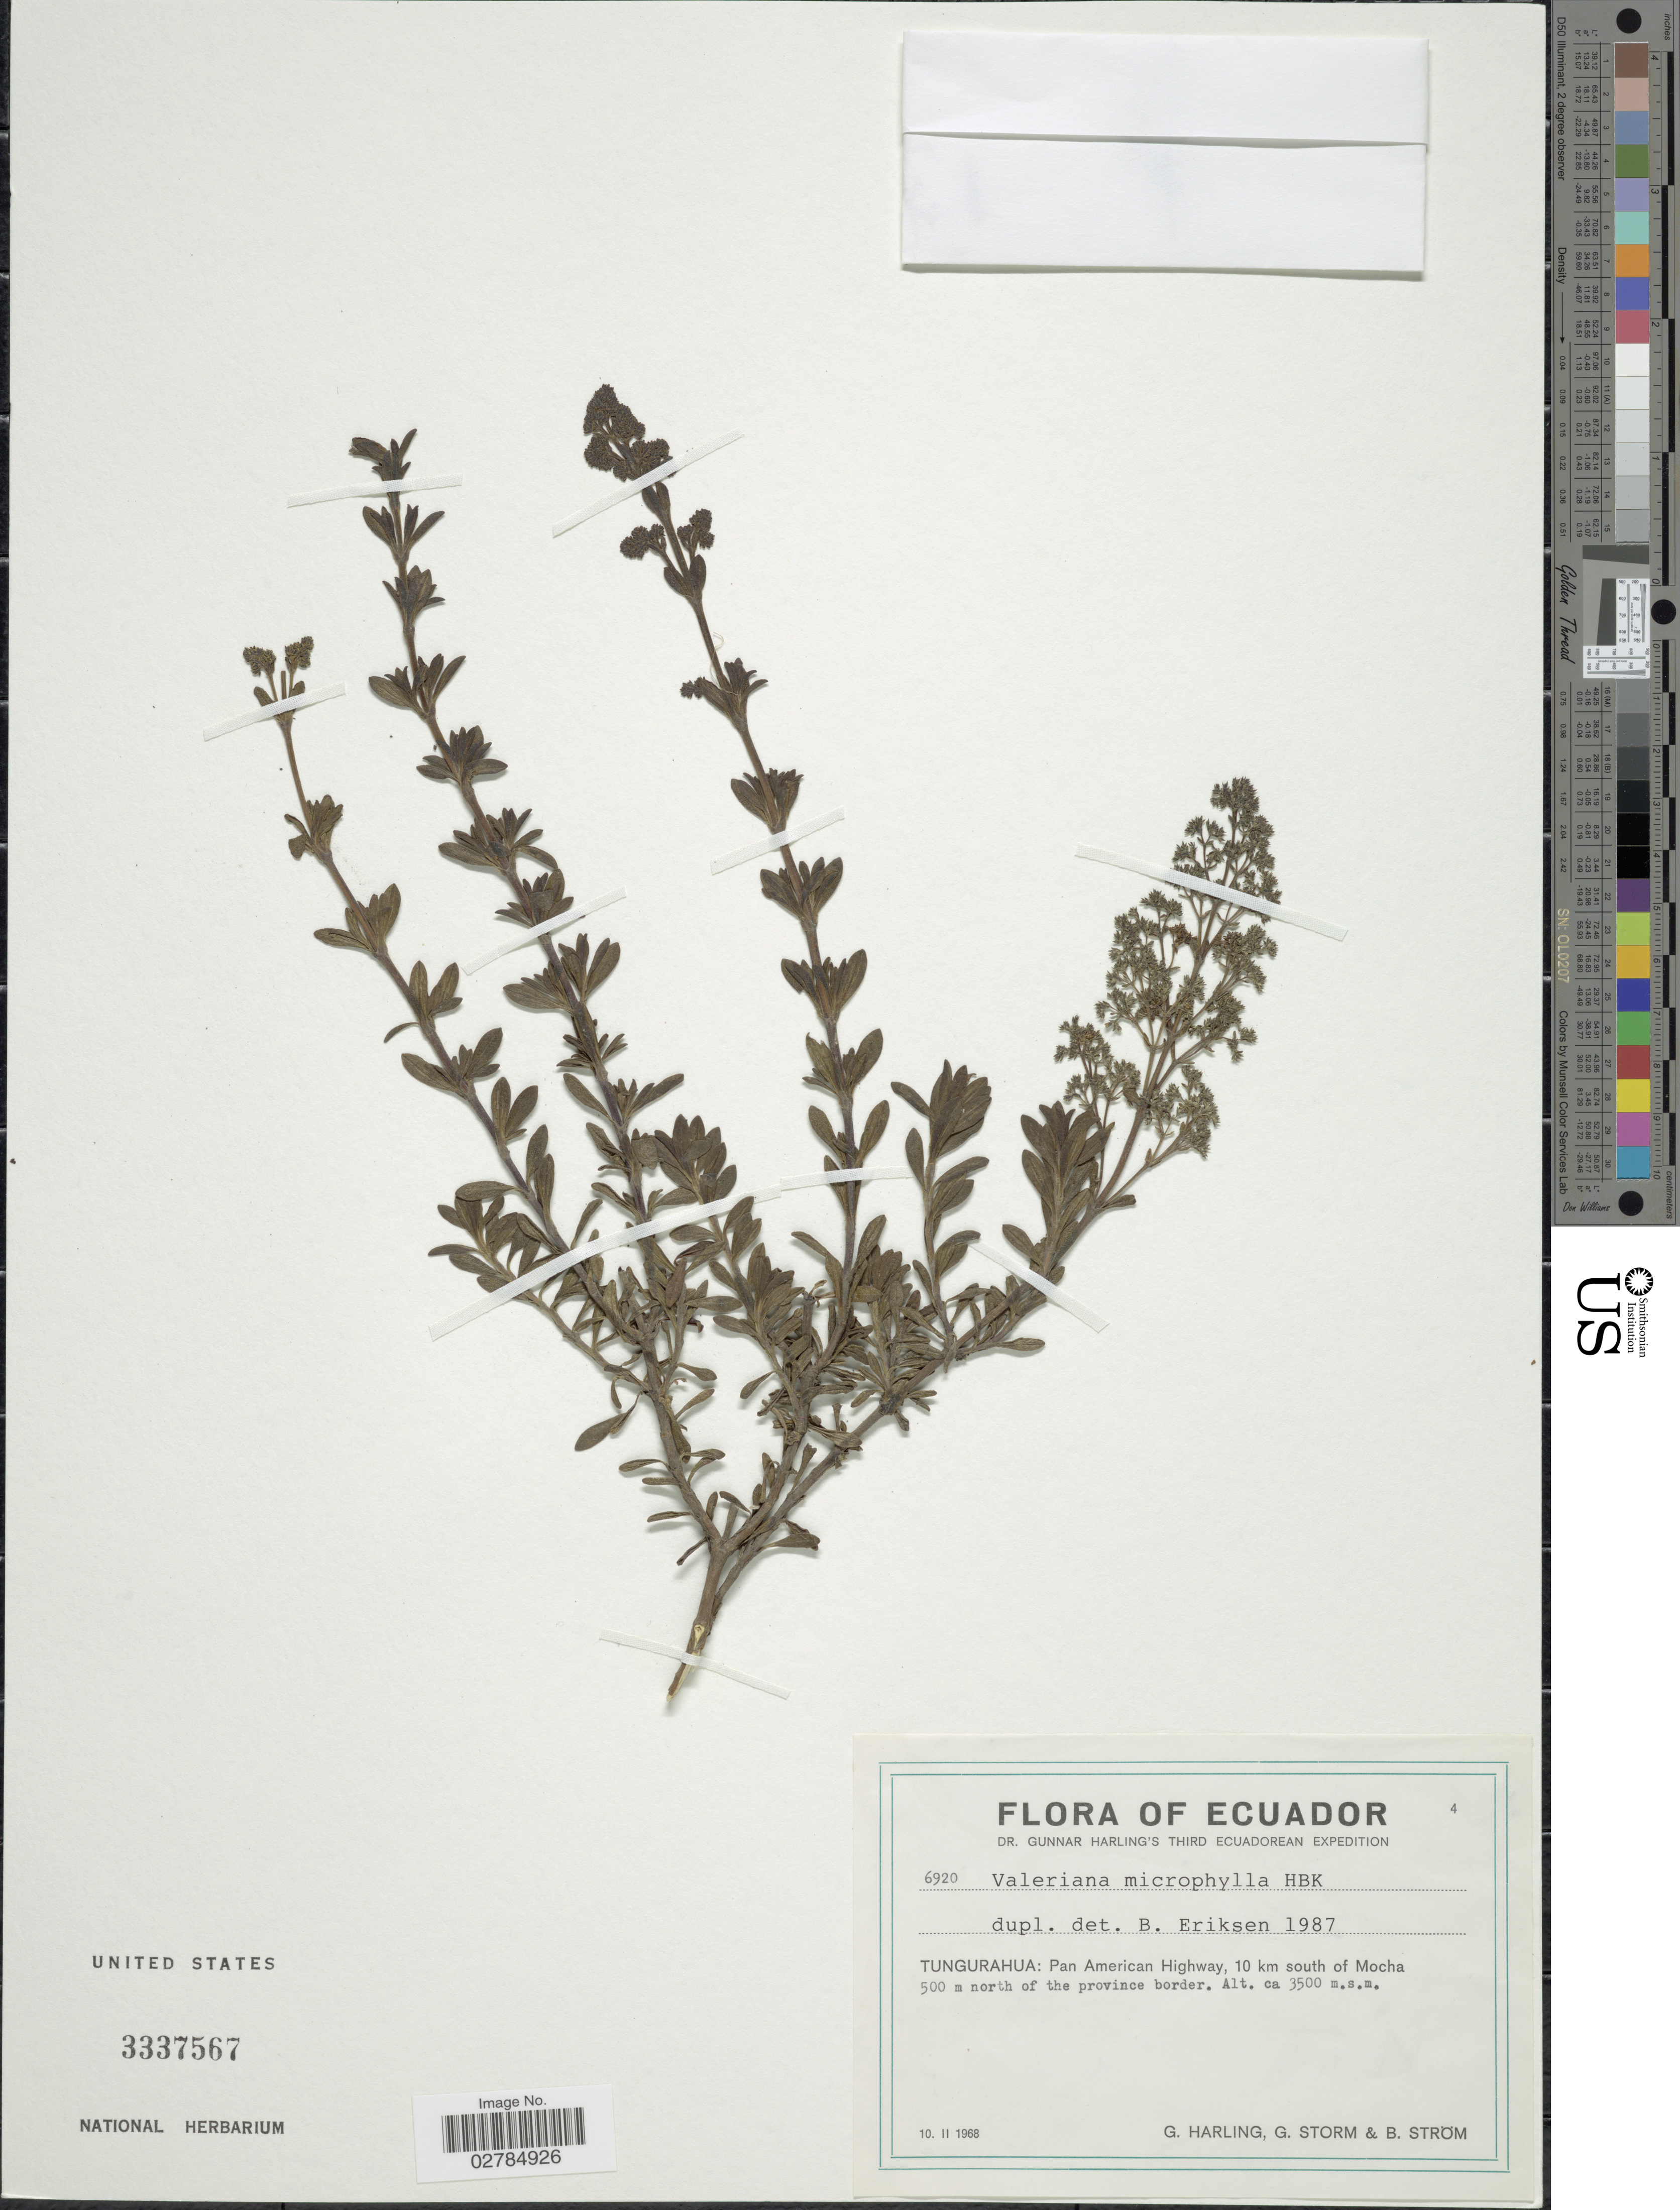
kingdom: Plantae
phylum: Tracheophyta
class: Magnoliopsida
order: Dipsacales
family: Caprifoliaceae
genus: Valeriana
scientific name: Valeriana microphylla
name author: Kunth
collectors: G. Harling, G. Storm & B. Ström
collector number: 6920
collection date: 1968-02-10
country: Ecuador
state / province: Tungurahua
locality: Pan American Highway, 10 km south of Mocha 500 m north of the province border.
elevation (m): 3500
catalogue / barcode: US 3337567